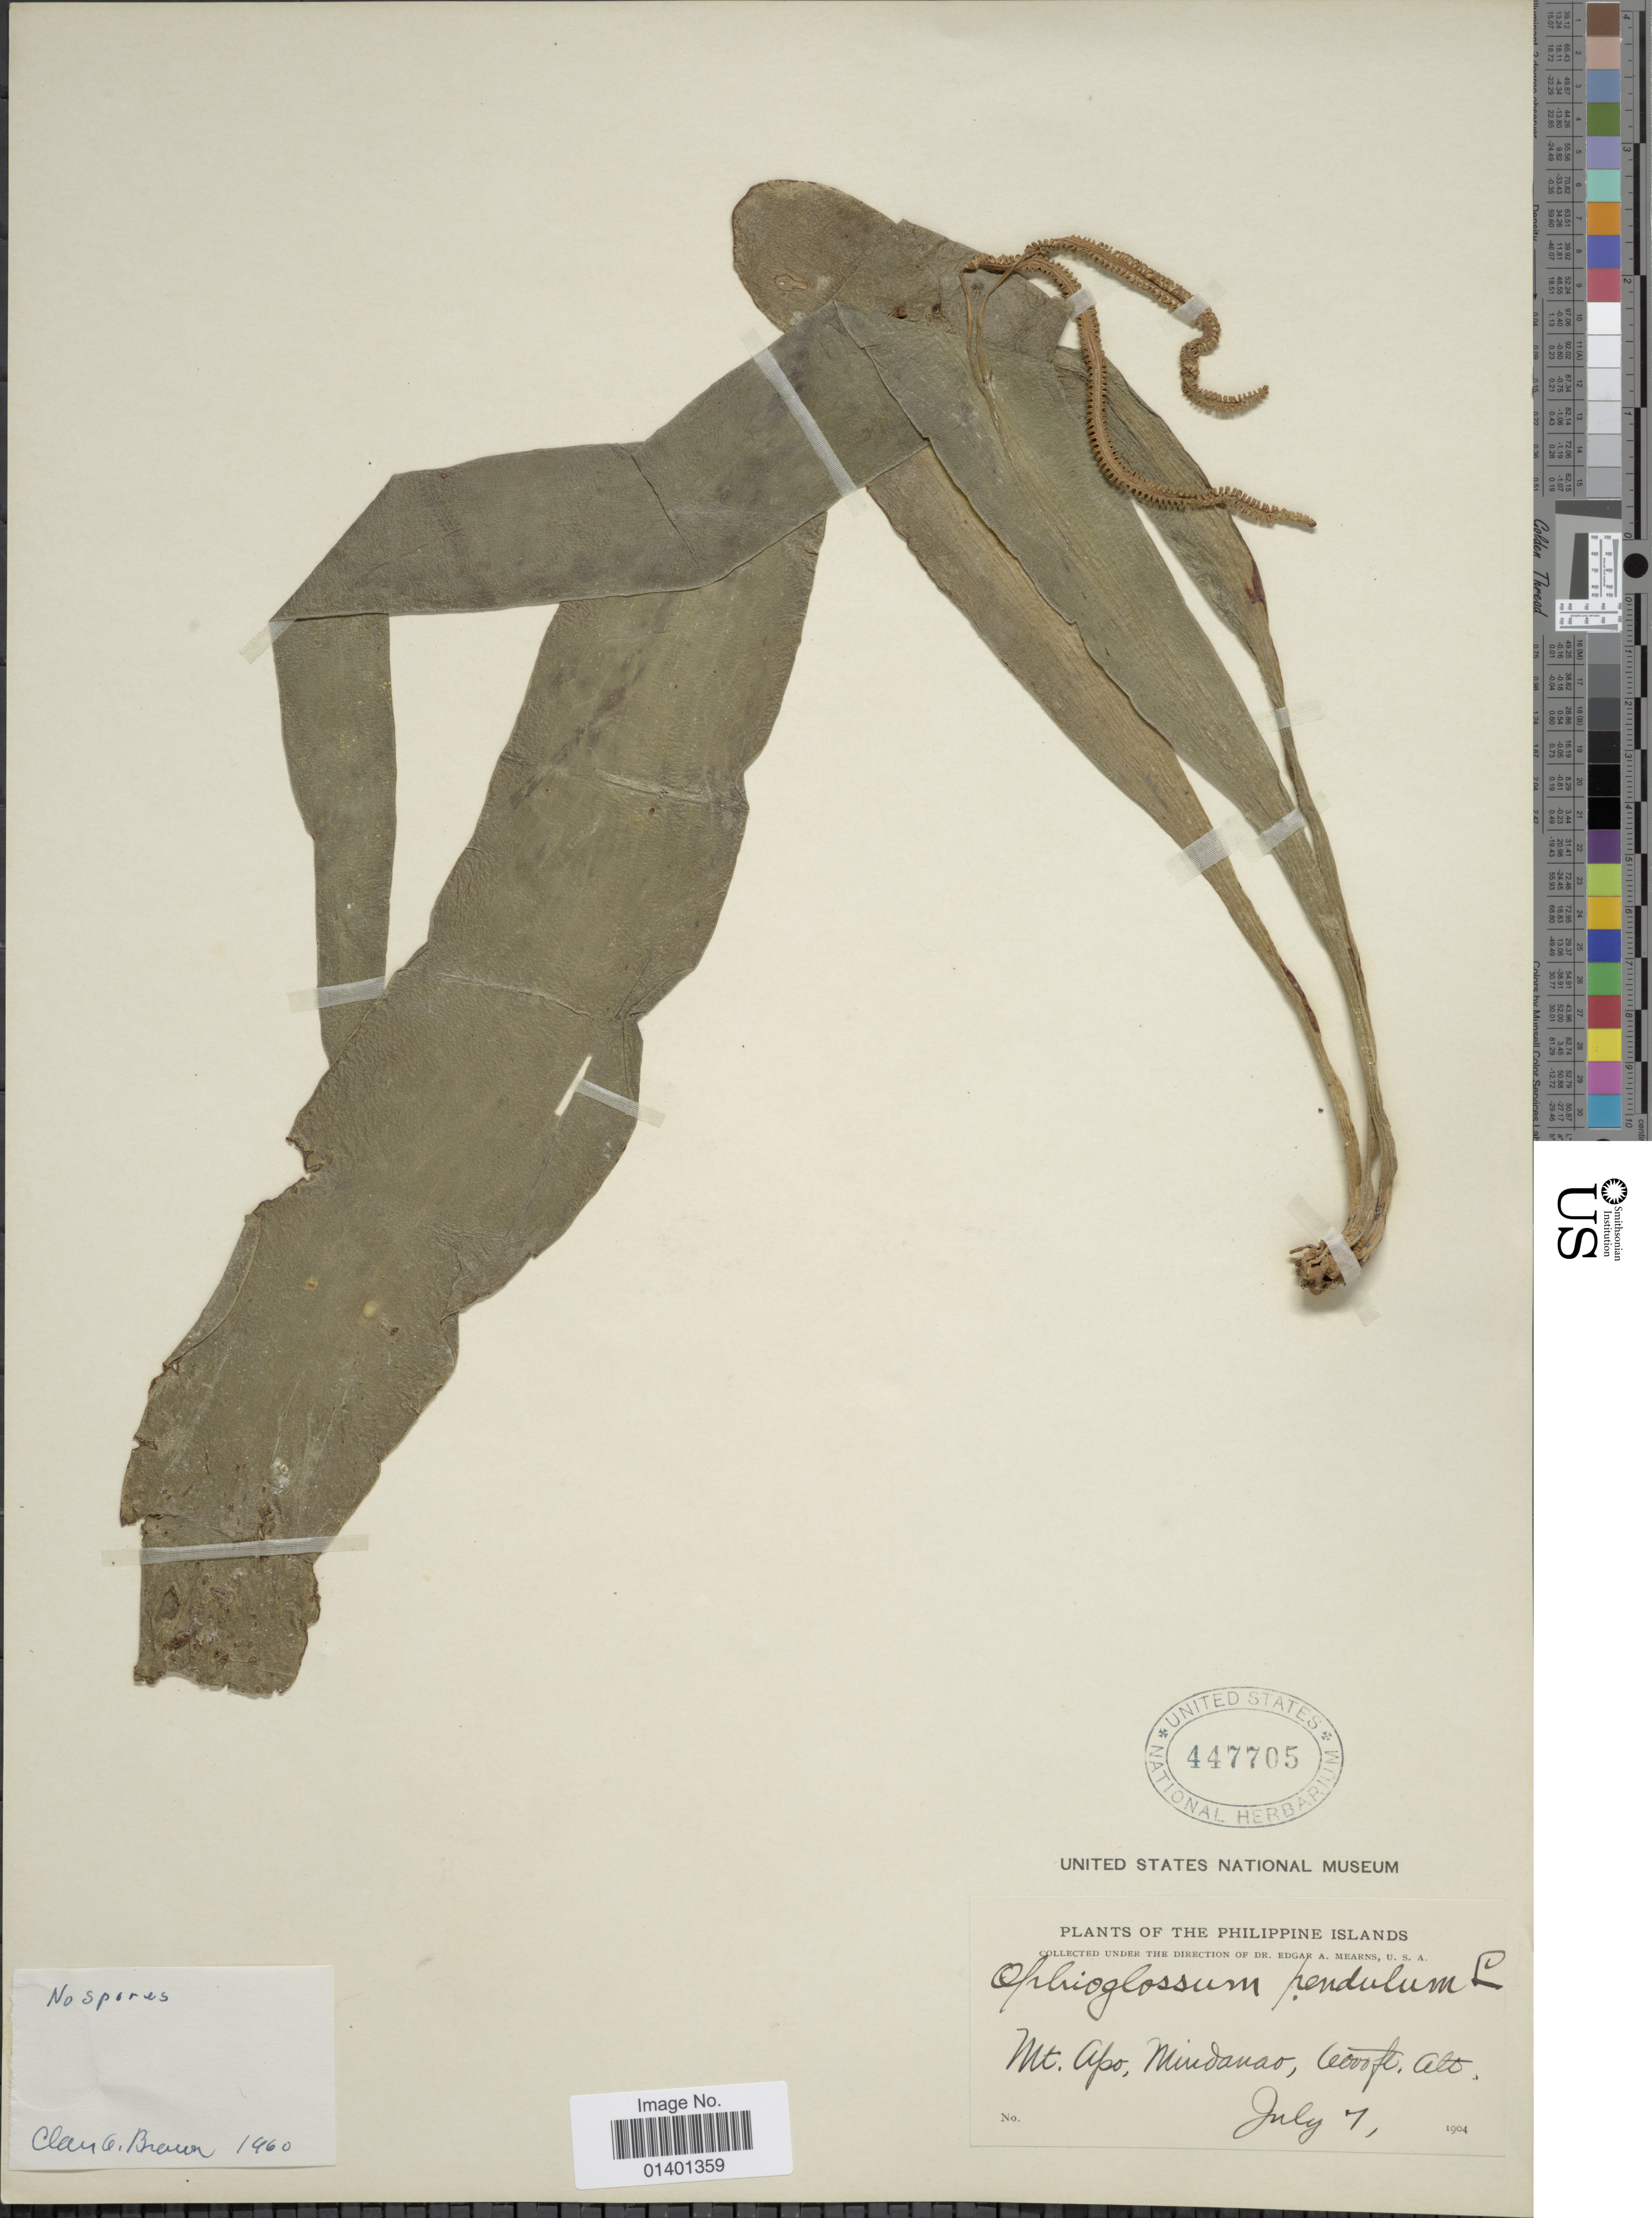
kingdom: Plantae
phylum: Tracheophyta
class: Polypodiopsida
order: Ophioglossales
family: Ophioglossaceae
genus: Ophioglossum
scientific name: Ophioglossum pendulum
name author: L.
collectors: E. A. Mearns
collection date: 1904-07-07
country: Philippines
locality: Mt. Apo, Mindanao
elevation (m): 1829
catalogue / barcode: US 447705